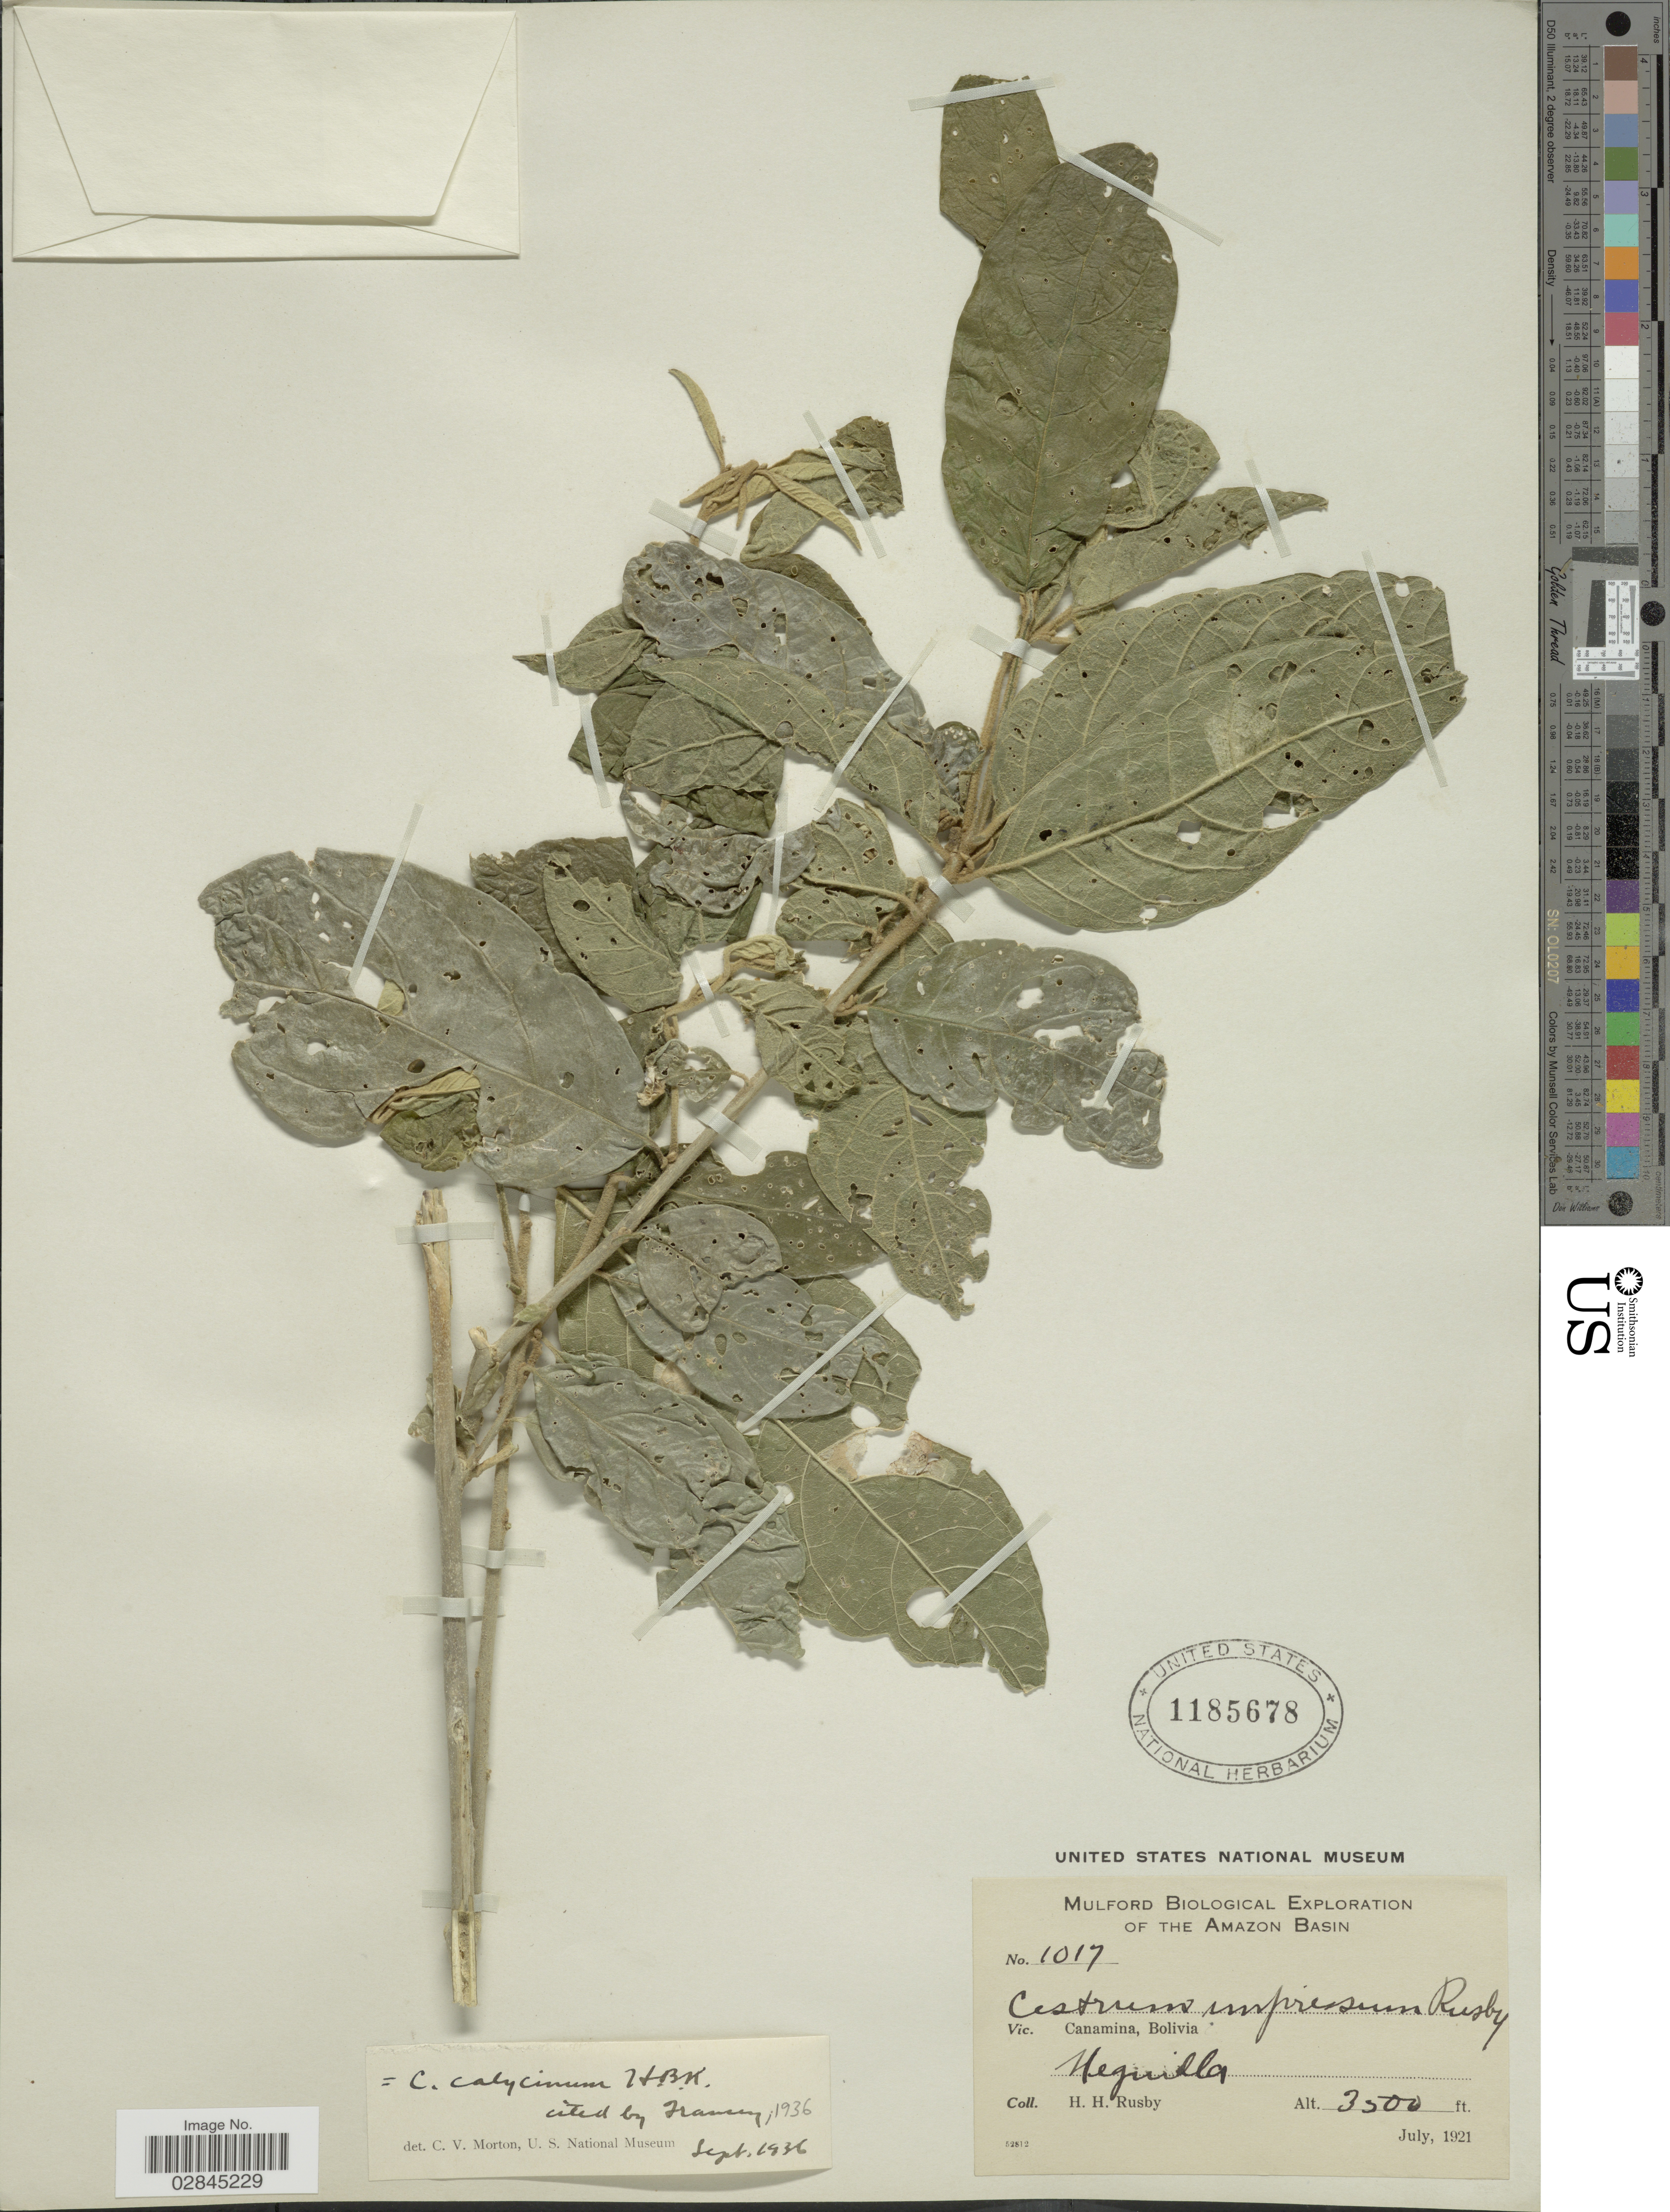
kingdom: Plantae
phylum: Tracheophyta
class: Magnoliopsida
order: Solanales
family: Solanaceae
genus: Cestrum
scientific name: Cestrum strigillatum var. calycinum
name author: Ruiz & Pav.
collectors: H. H. Rusby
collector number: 1017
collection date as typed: July, 1921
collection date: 1921-07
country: Bolivia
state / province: La Paz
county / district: Inquisivi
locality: Cañamina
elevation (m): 1067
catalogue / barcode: US 1185678